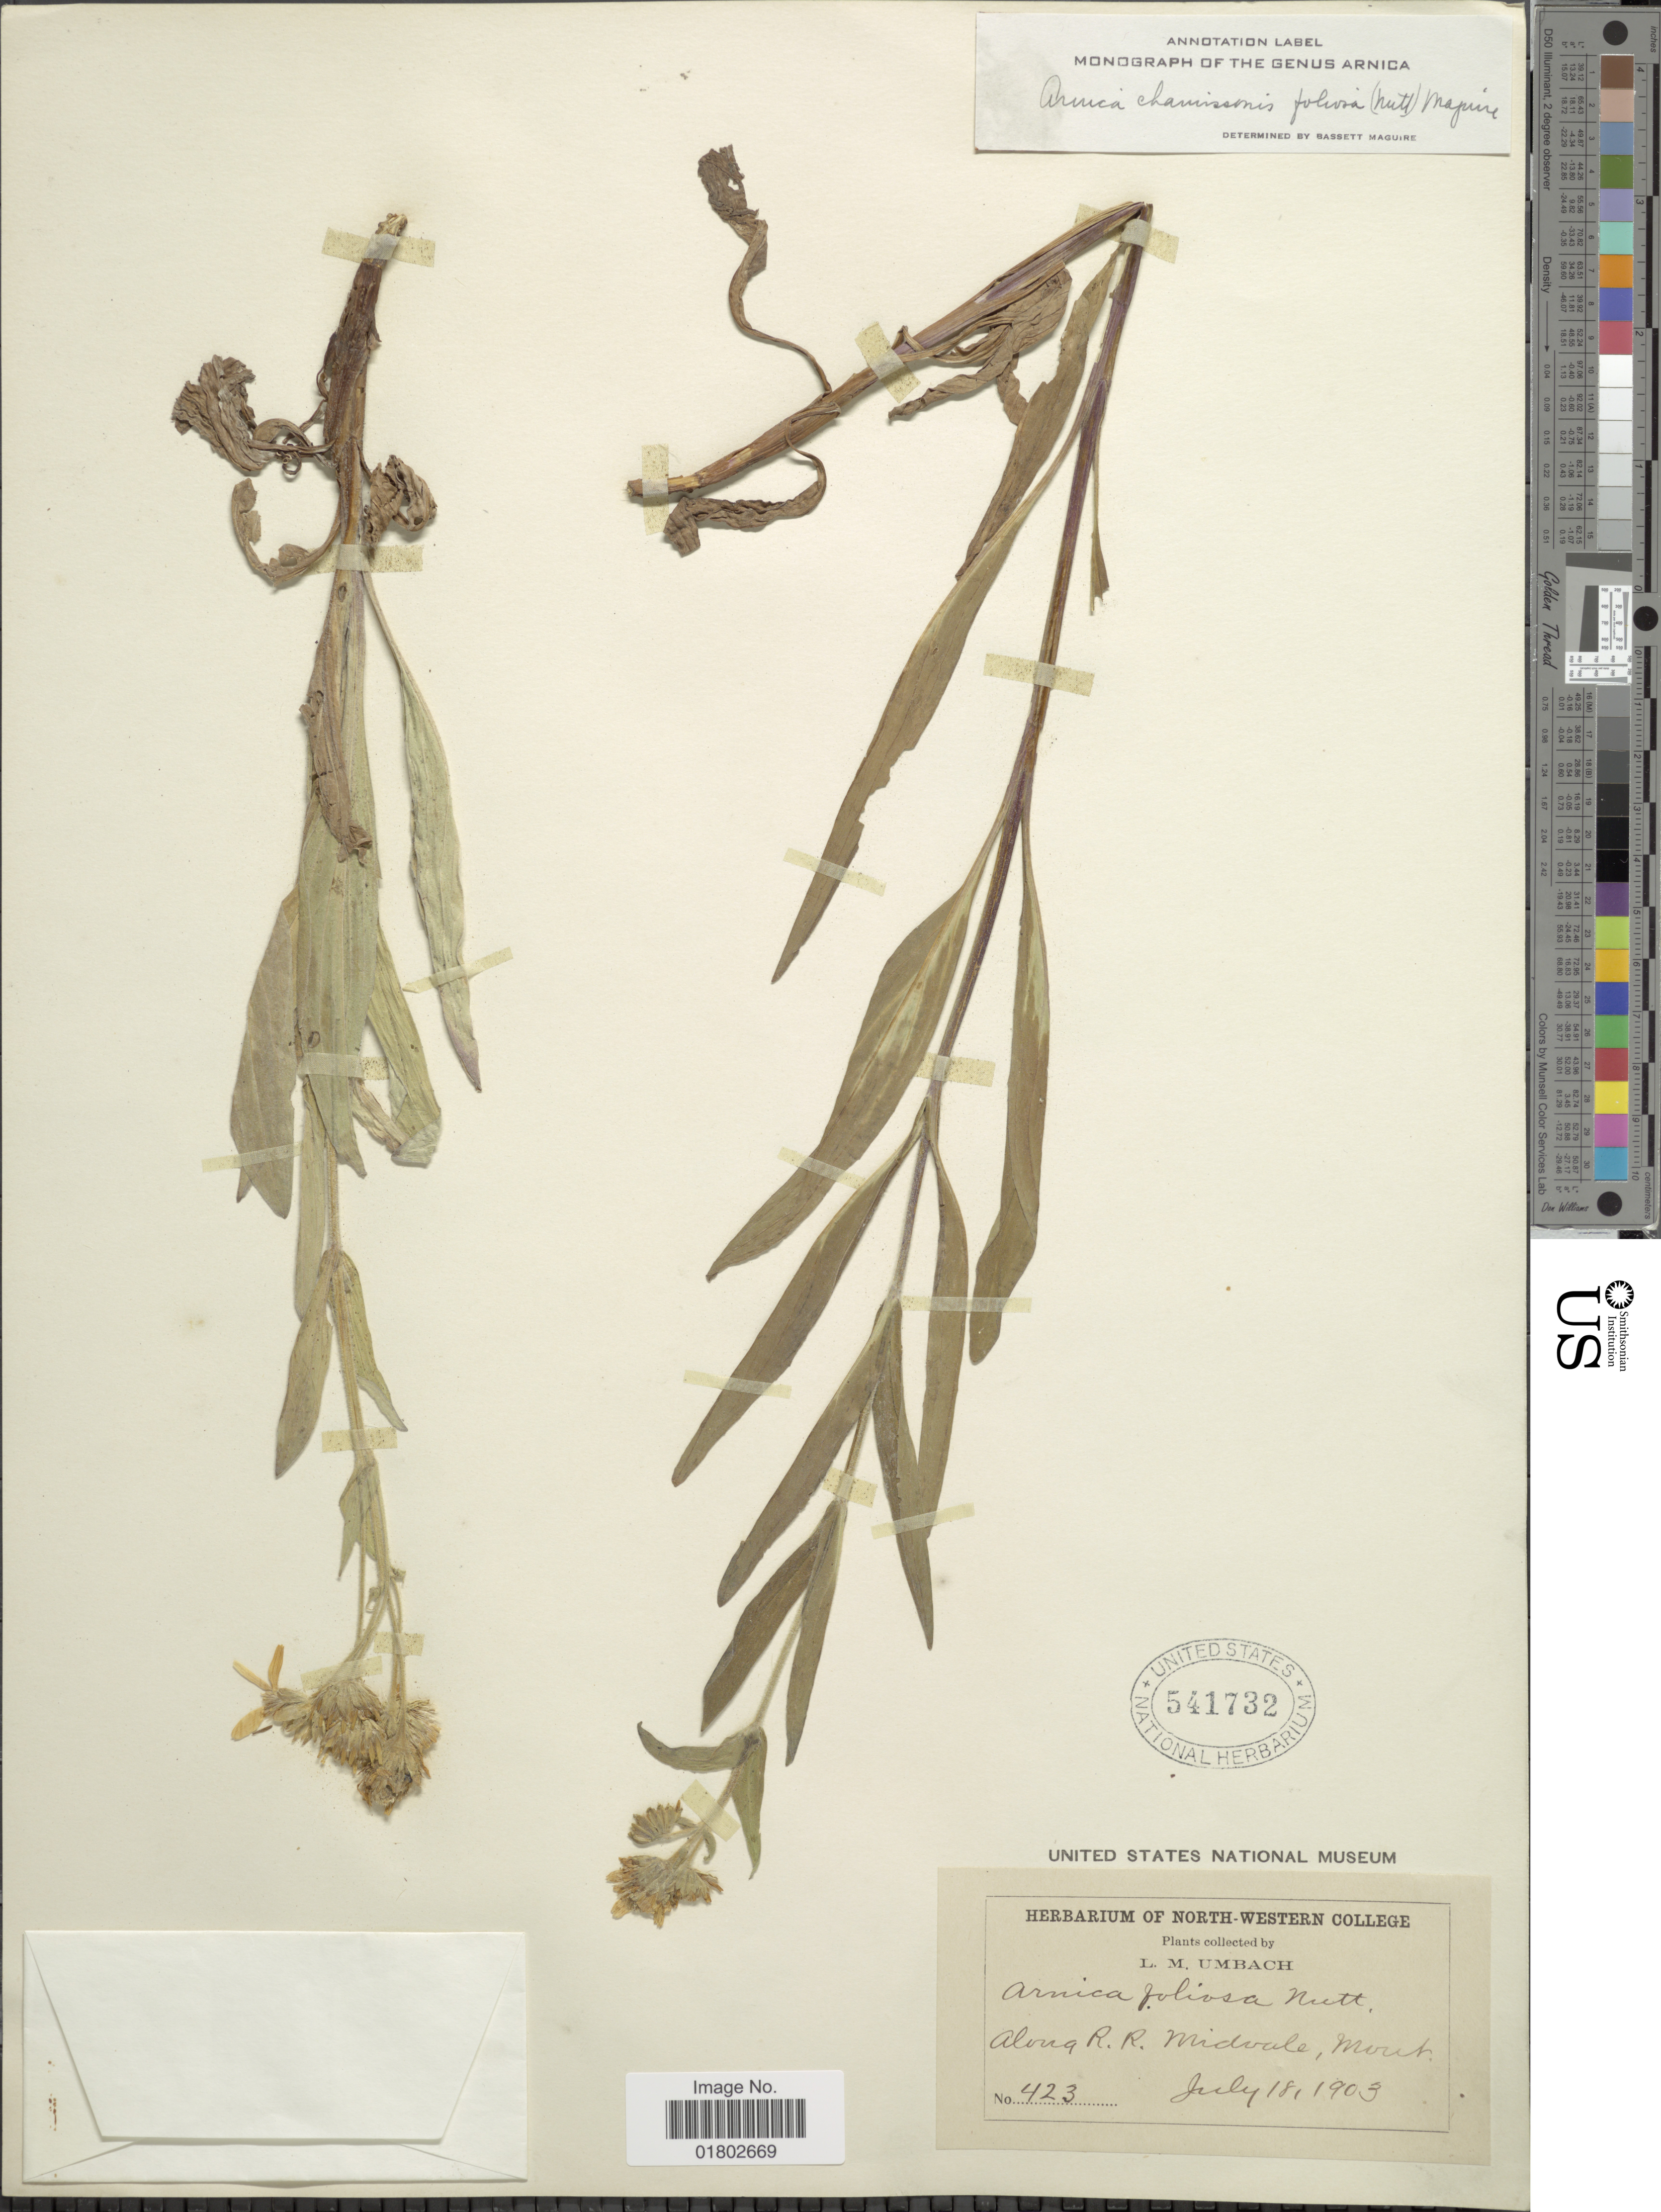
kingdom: Plantae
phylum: Tracheophyta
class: Magnoliopsida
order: Asterales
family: Asteraceae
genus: Arnica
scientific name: Arnica chamissonis subsp. foliosa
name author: (Nutt.) Maguire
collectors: L. M. Umbach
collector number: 423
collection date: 1903-07-18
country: United States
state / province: Montana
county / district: Lincoln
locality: Along R. R. Midvale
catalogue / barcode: US 541732